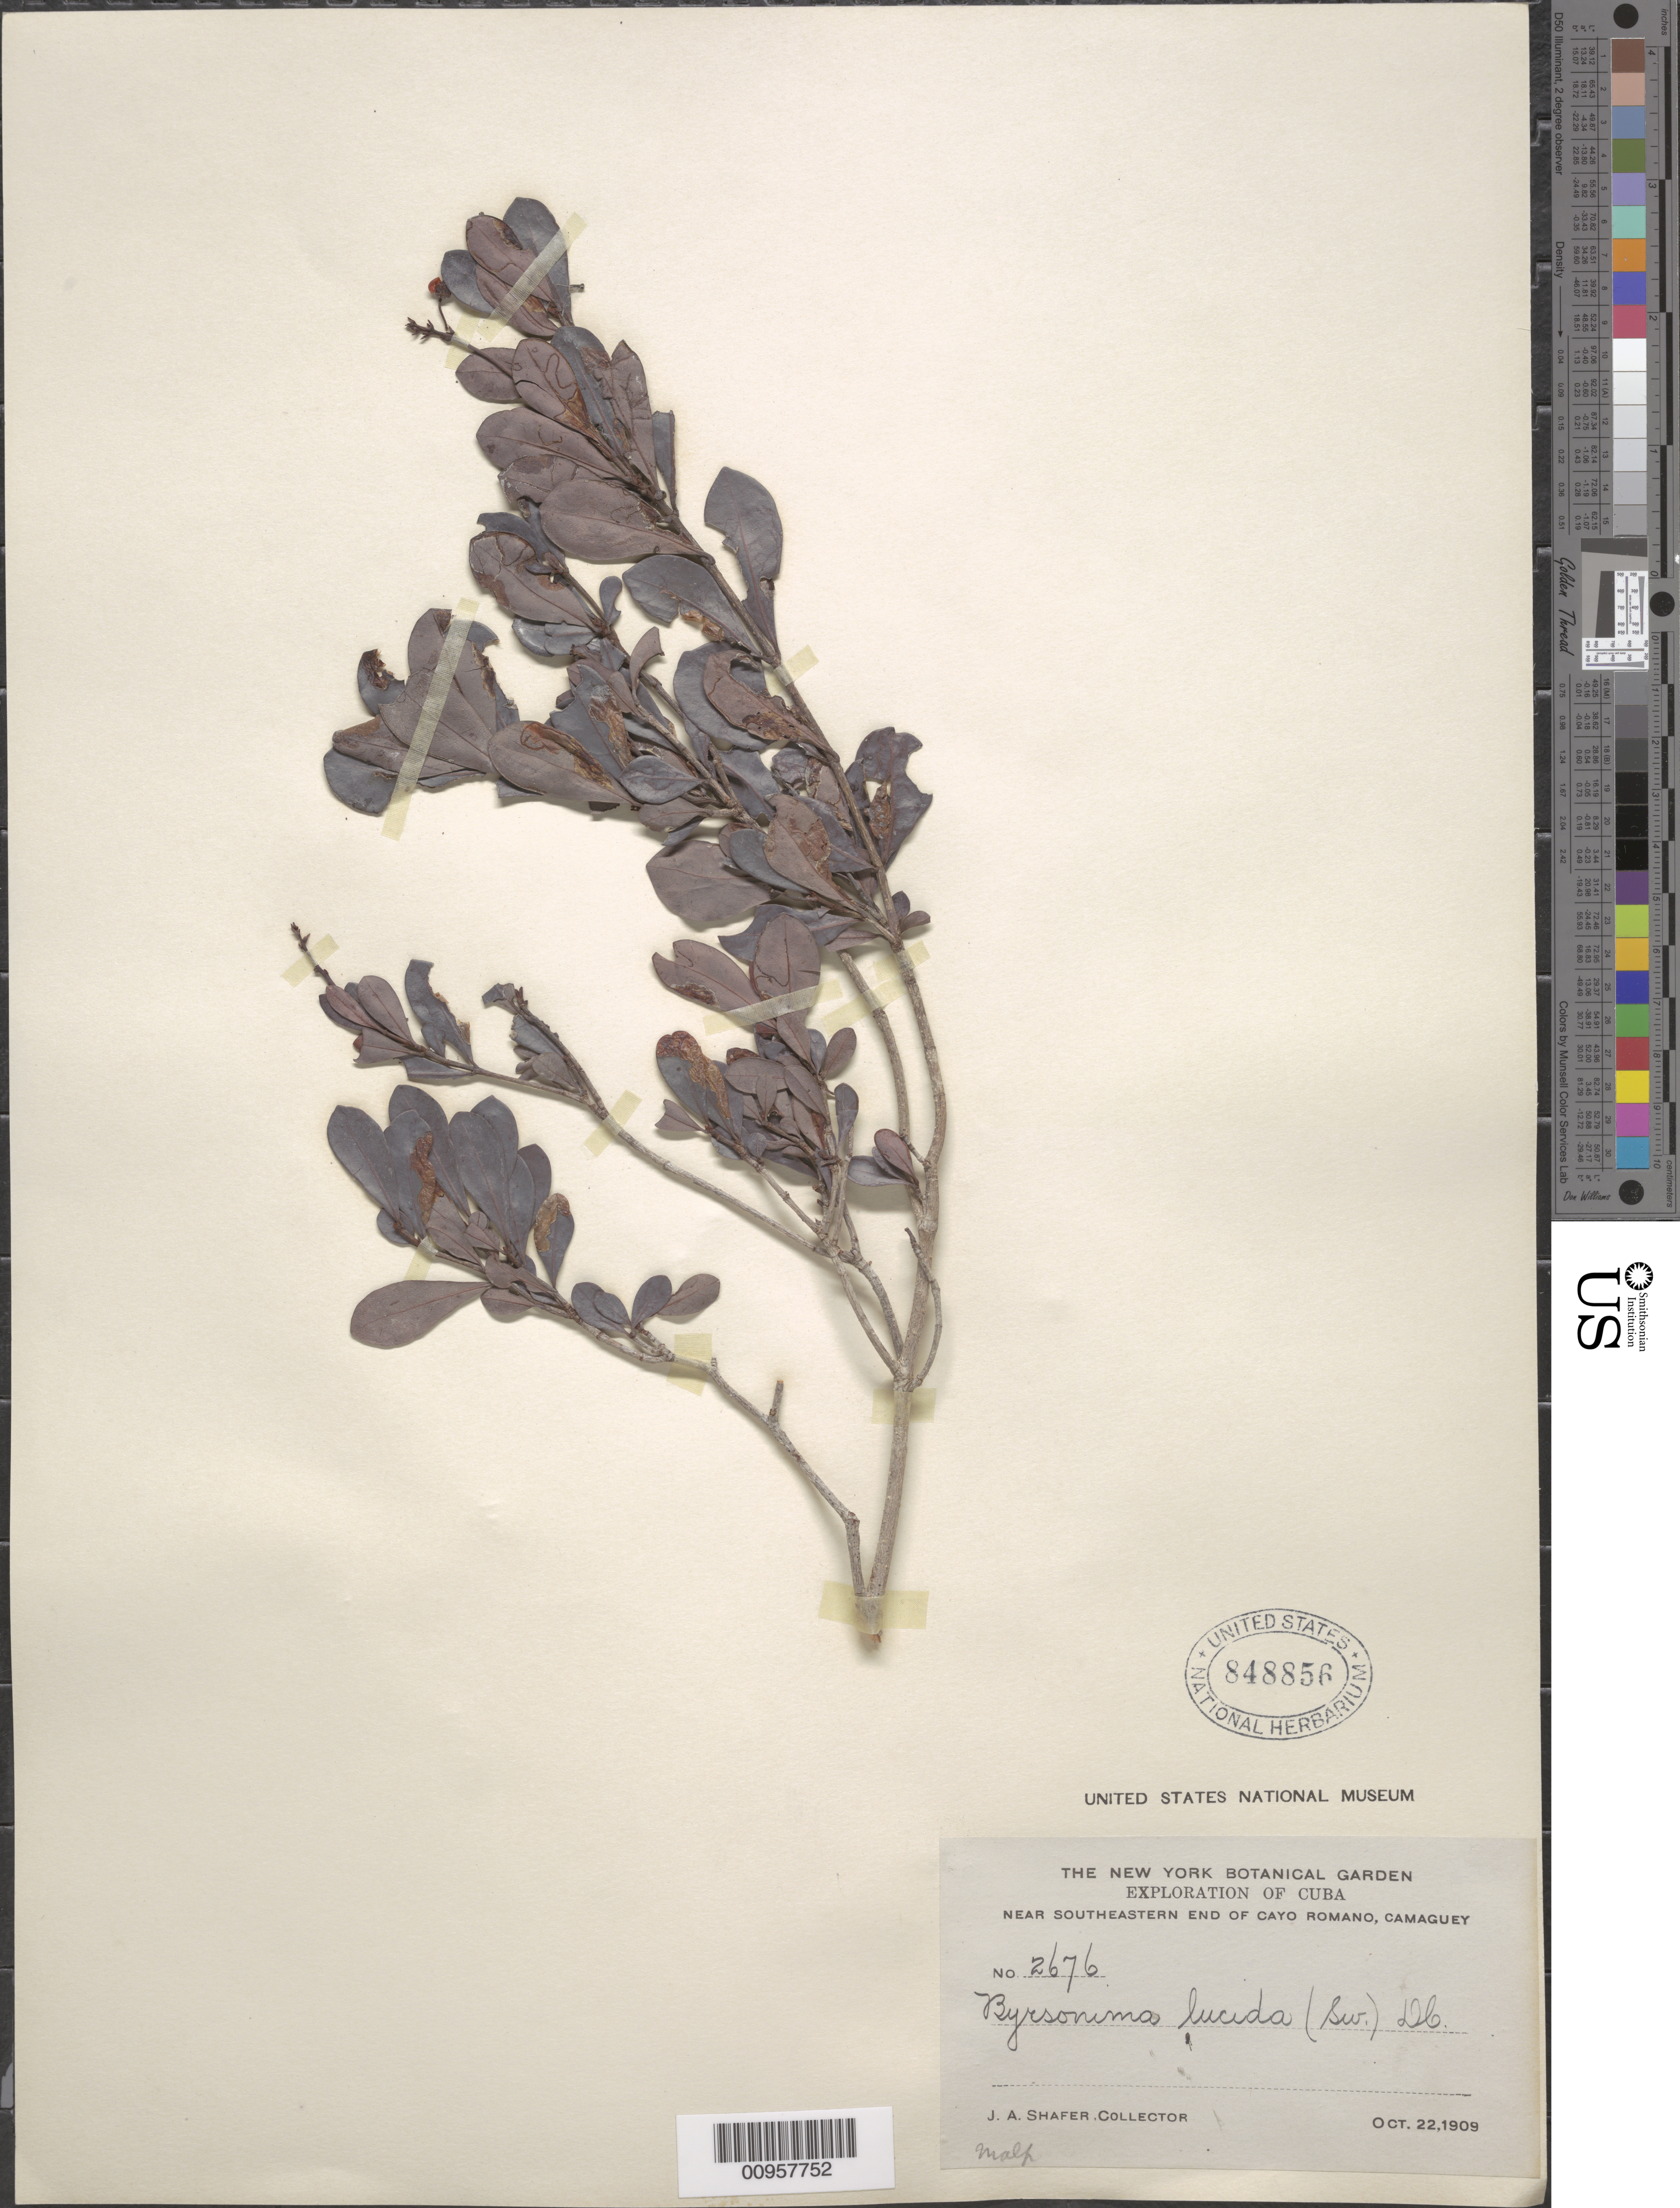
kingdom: Plantae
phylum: Tracheophyta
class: Magnoliopsida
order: Malpighiales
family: Malpighiaceae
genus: Byrsonima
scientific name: Byrsonima lucida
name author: (Mill.) DC.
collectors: J. A. Shafer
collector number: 2676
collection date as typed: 22 Oct 1909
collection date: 1909-10-22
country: Cuba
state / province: Camagüey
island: Cuba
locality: Near southeastern end of Cayo Romano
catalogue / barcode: US 848856